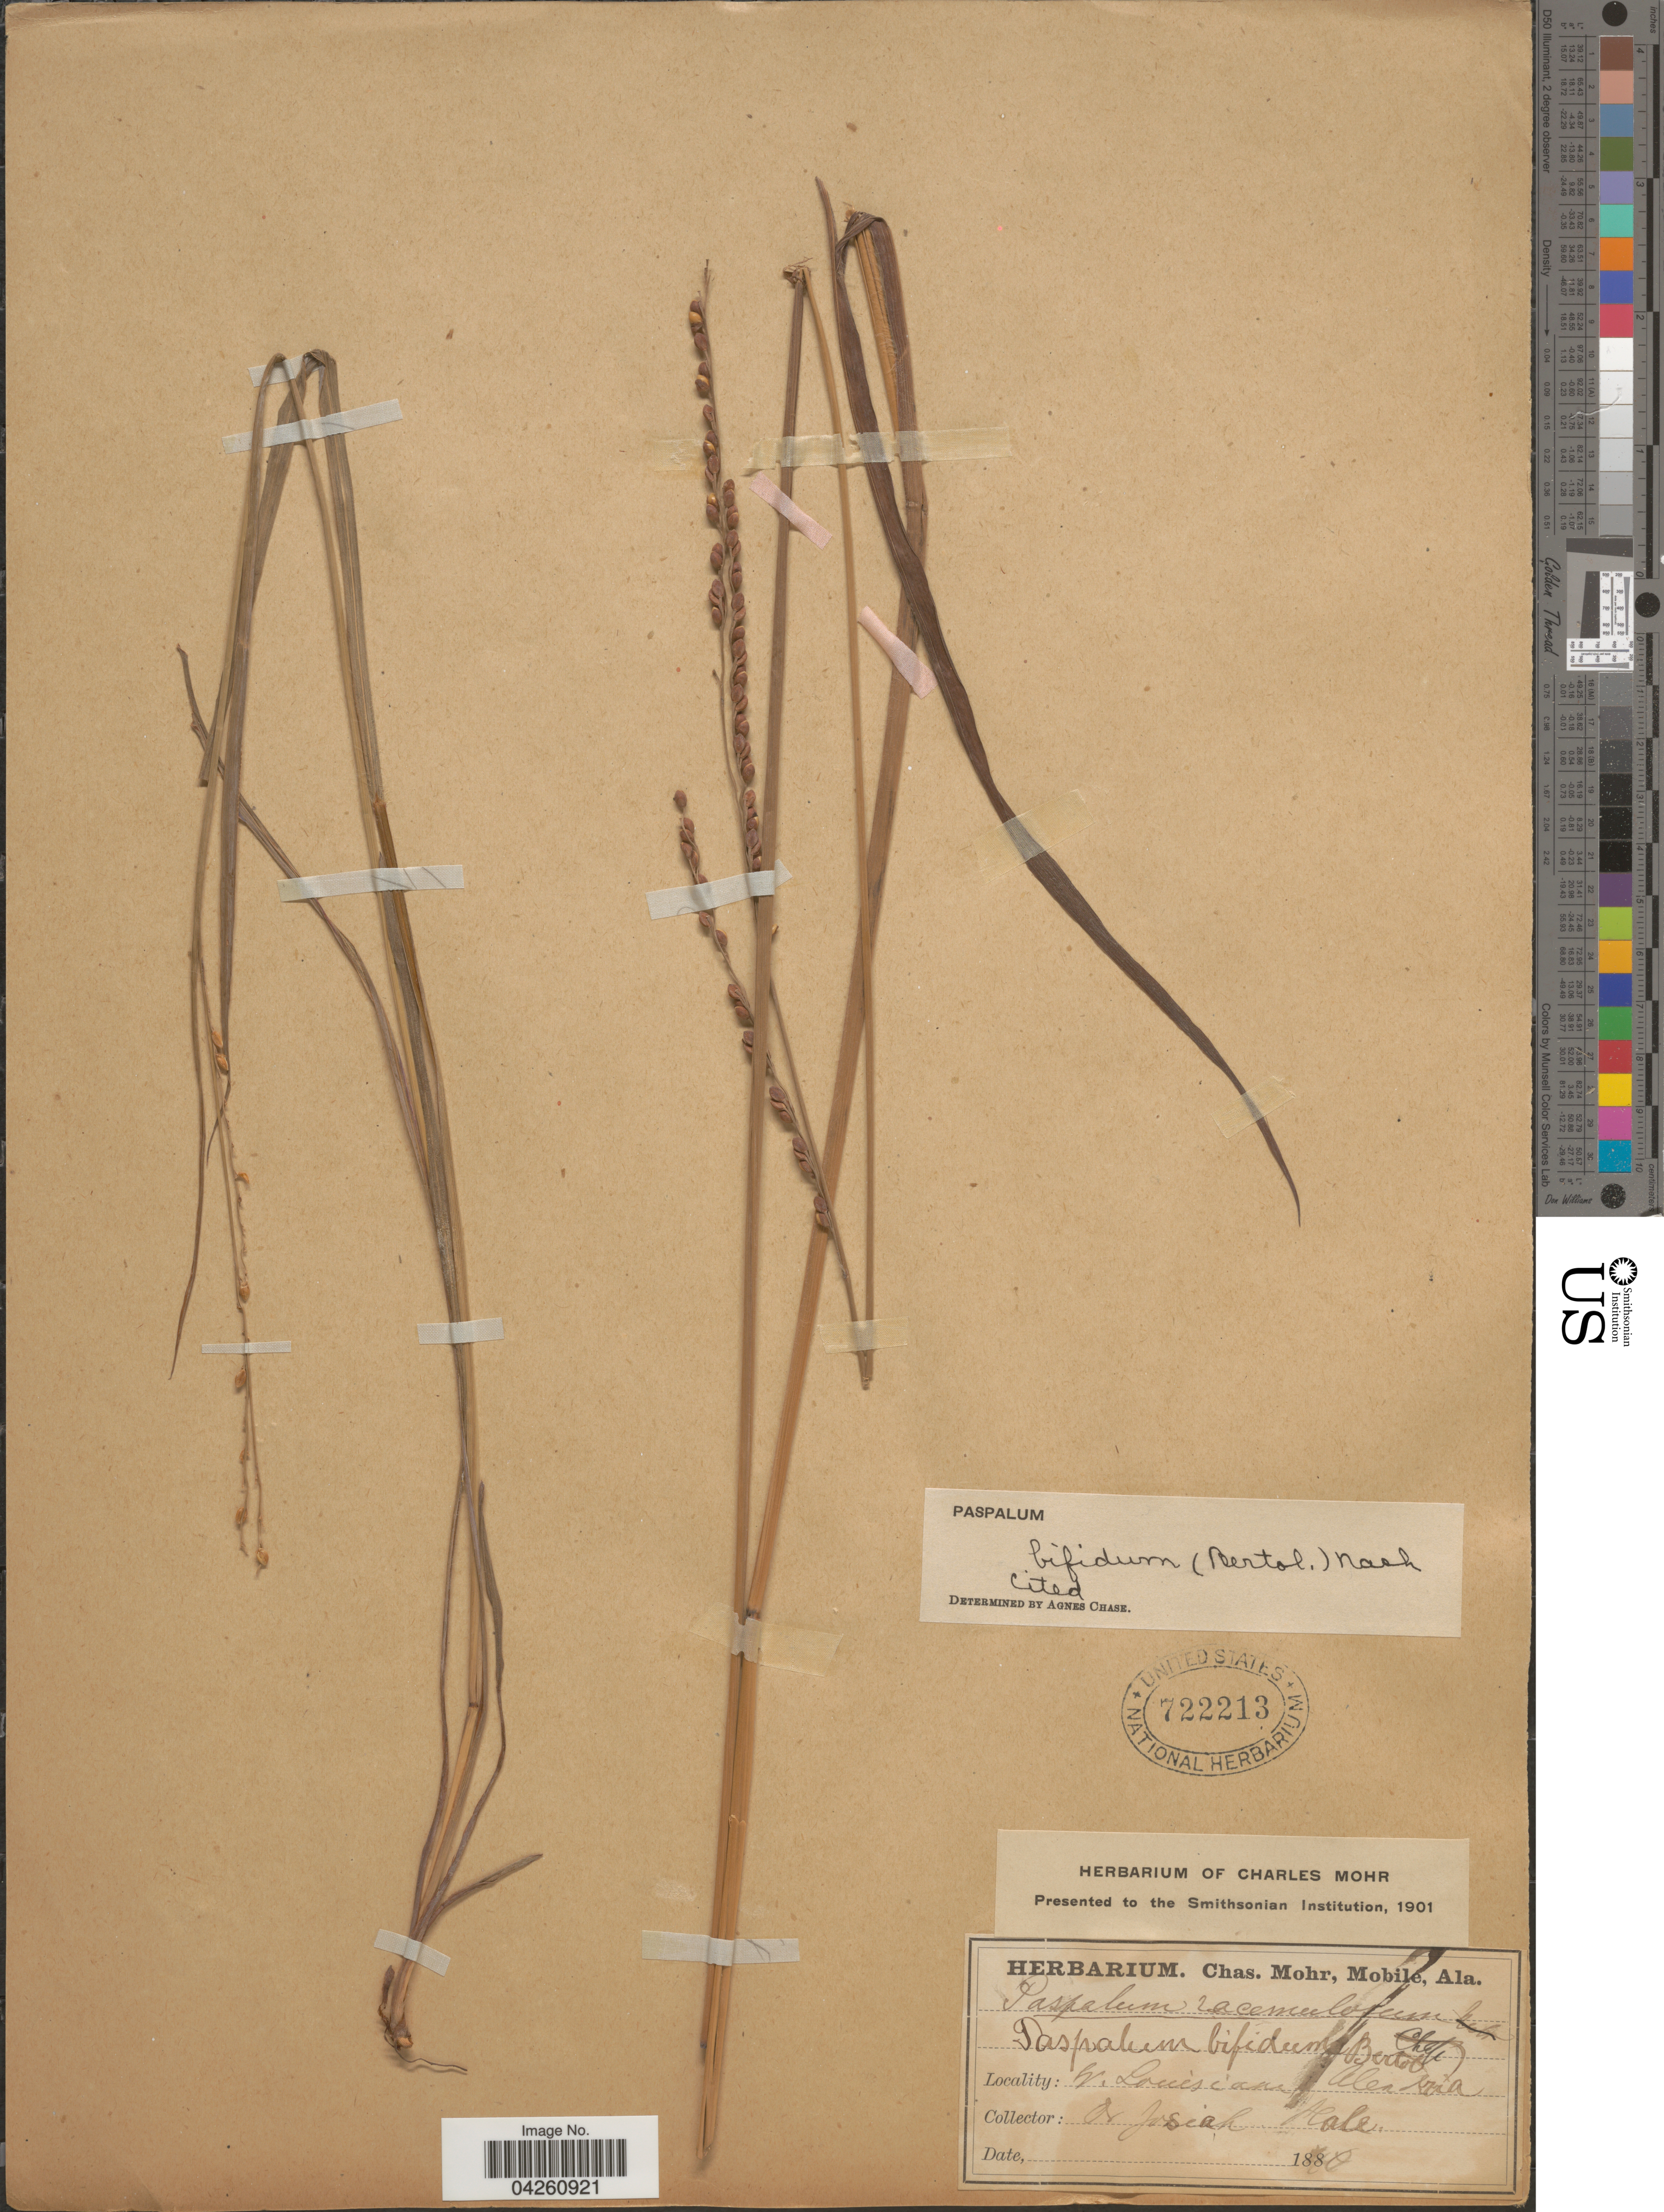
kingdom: Plantae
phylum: Tracheophyta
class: Liliopsida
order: Poales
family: Poaceae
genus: Paspalum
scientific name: Paspalum bifidum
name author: (Bertol.) Nash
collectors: J. Hale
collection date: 1880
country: United States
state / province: Louisiana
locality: W. Louisiana, Alexandria.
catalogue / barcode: US 722213